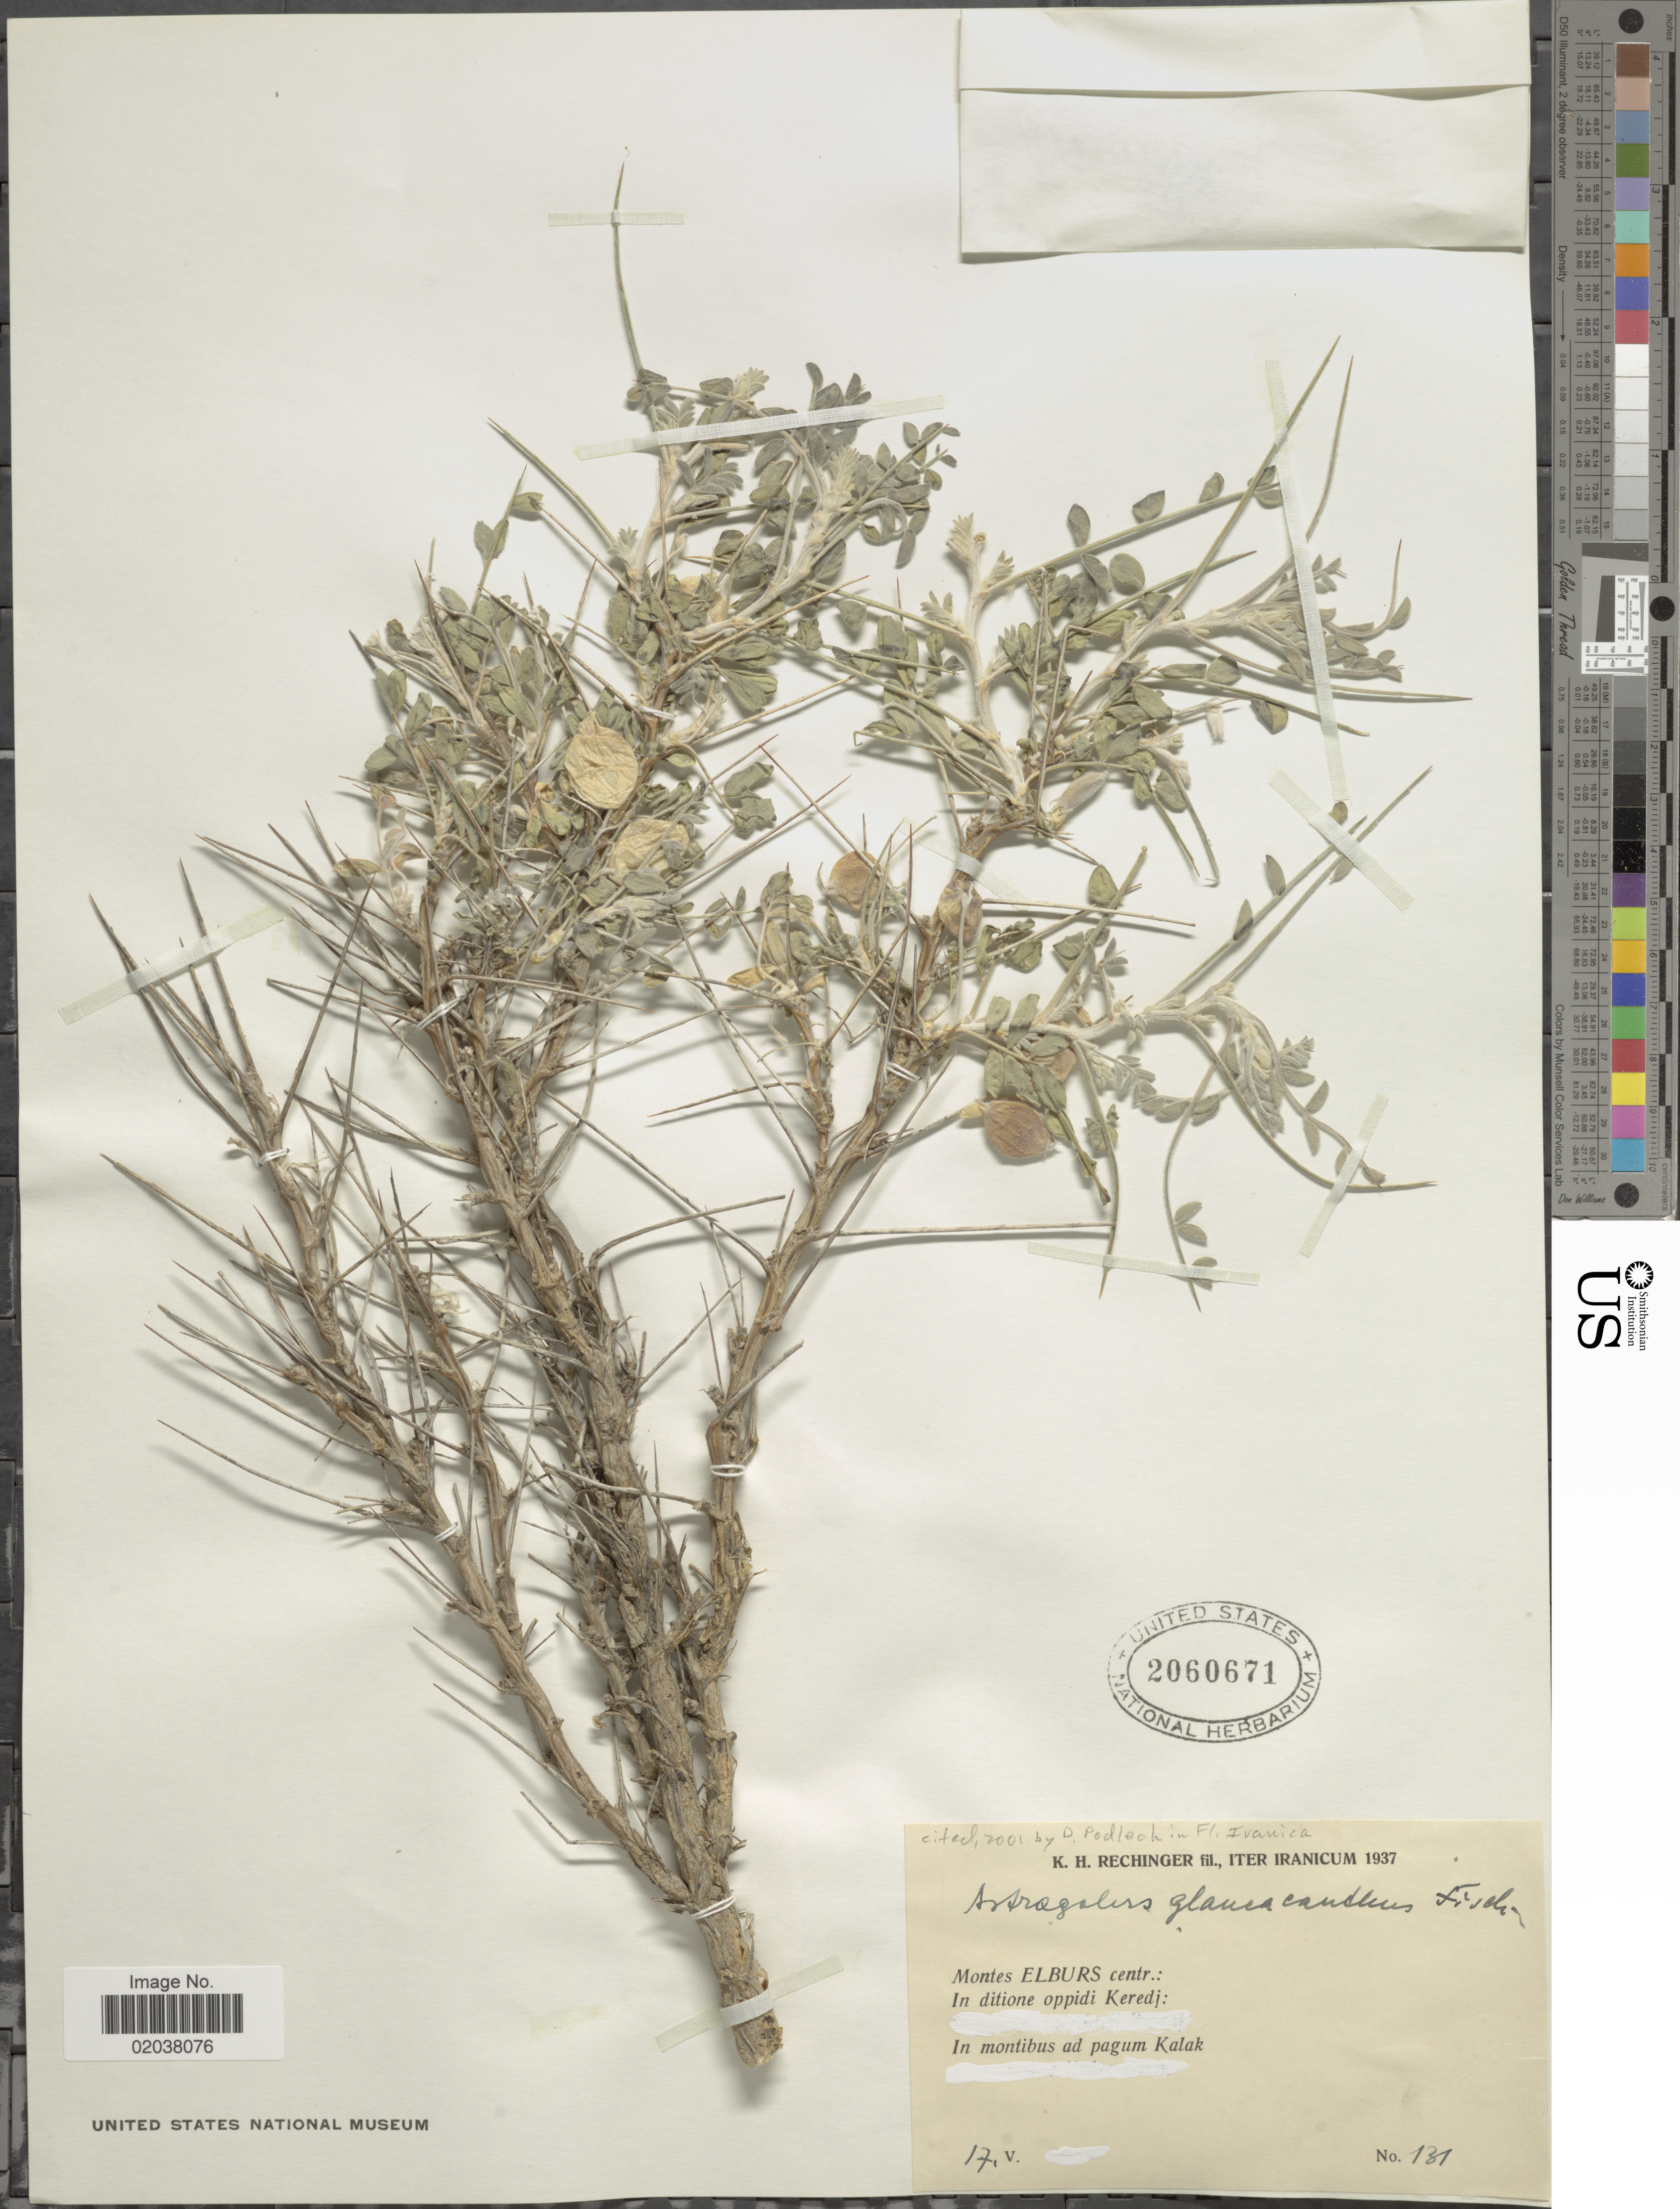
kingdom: Plantae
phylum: Tracheophyta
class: Magnoliopsida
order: Fabales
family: Fabaceae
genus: Astragalus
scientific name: Astragalus glaucacanthus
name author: Fisch.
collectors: K. H. Rechinger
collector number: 131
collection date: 1937-05-17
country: Iran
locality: Montes Elburs centr.: In ditione oppidi Keredj: In montibus ad pagum Kalak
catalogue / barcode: US 2060671